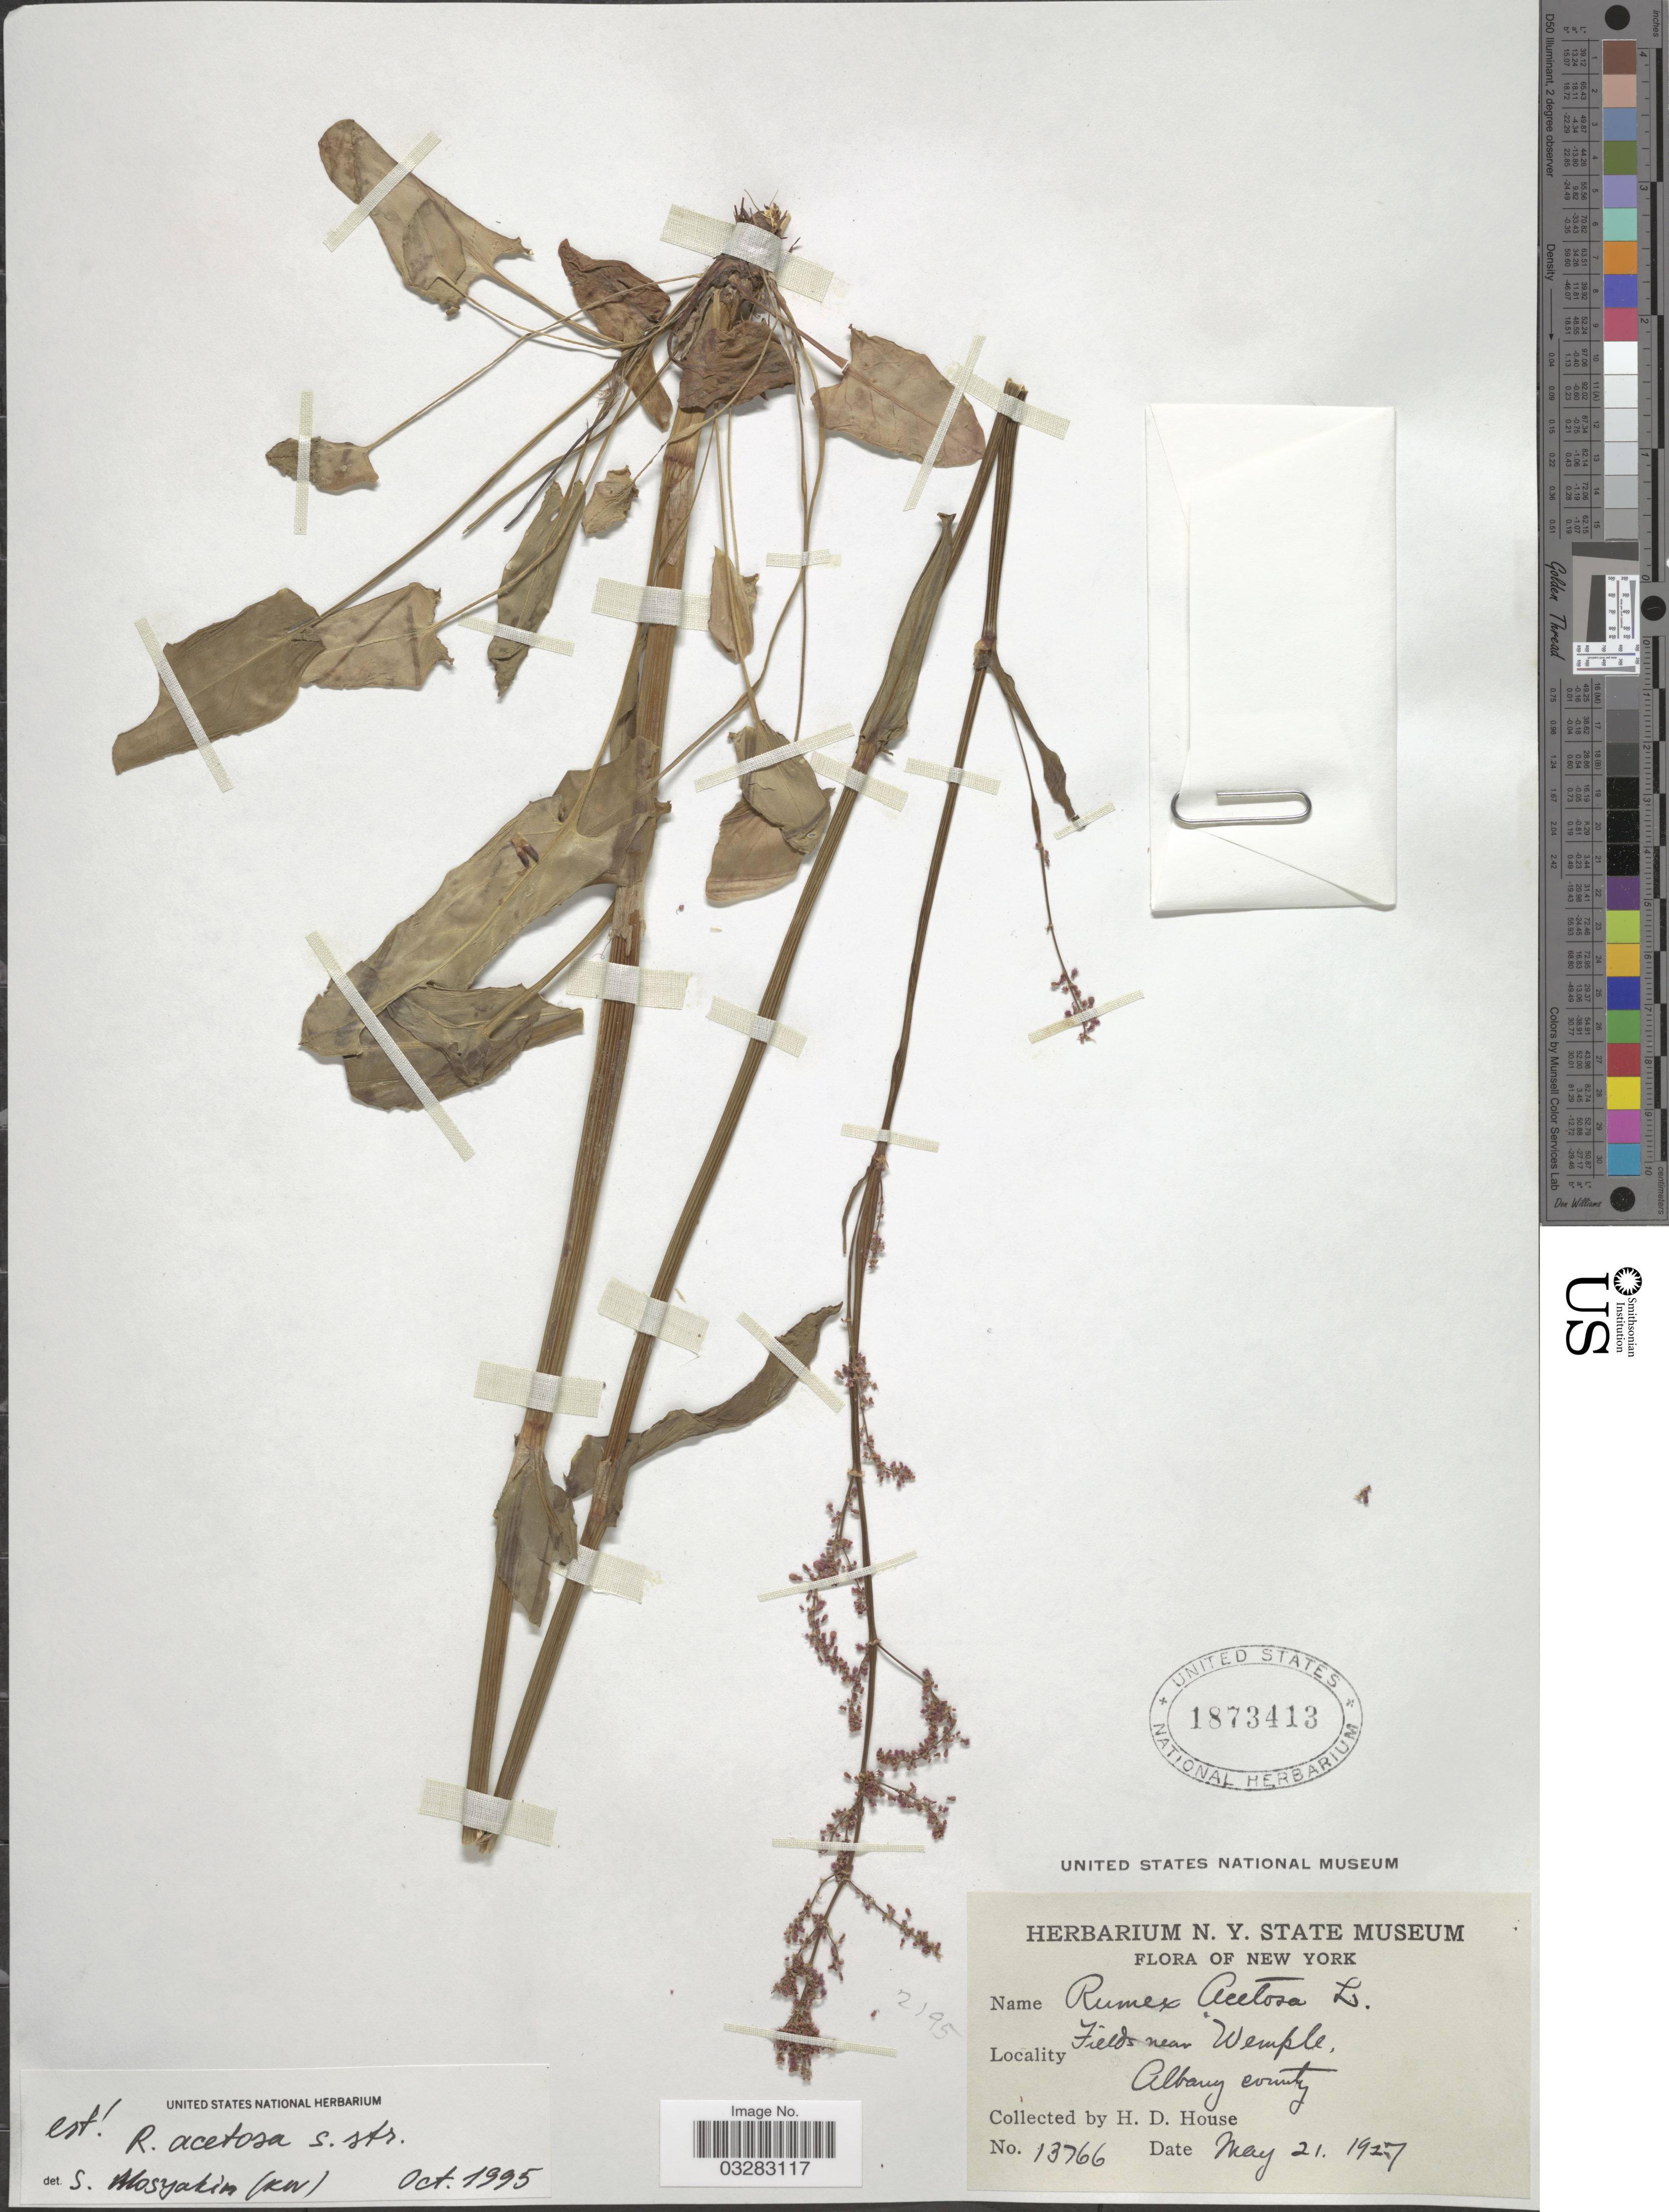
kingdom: Plantae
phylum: Tracheophyta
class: Magnoliopsida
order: Caryophyllales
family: Polygonaceae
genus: Rumex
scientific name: Rumex acetosa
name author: L.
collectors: H. D. House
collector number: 13766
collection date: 1927-05-21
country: United States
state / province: New York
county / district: Albany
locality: Fields near Wemple, Albany County.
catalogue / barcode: US 1873413